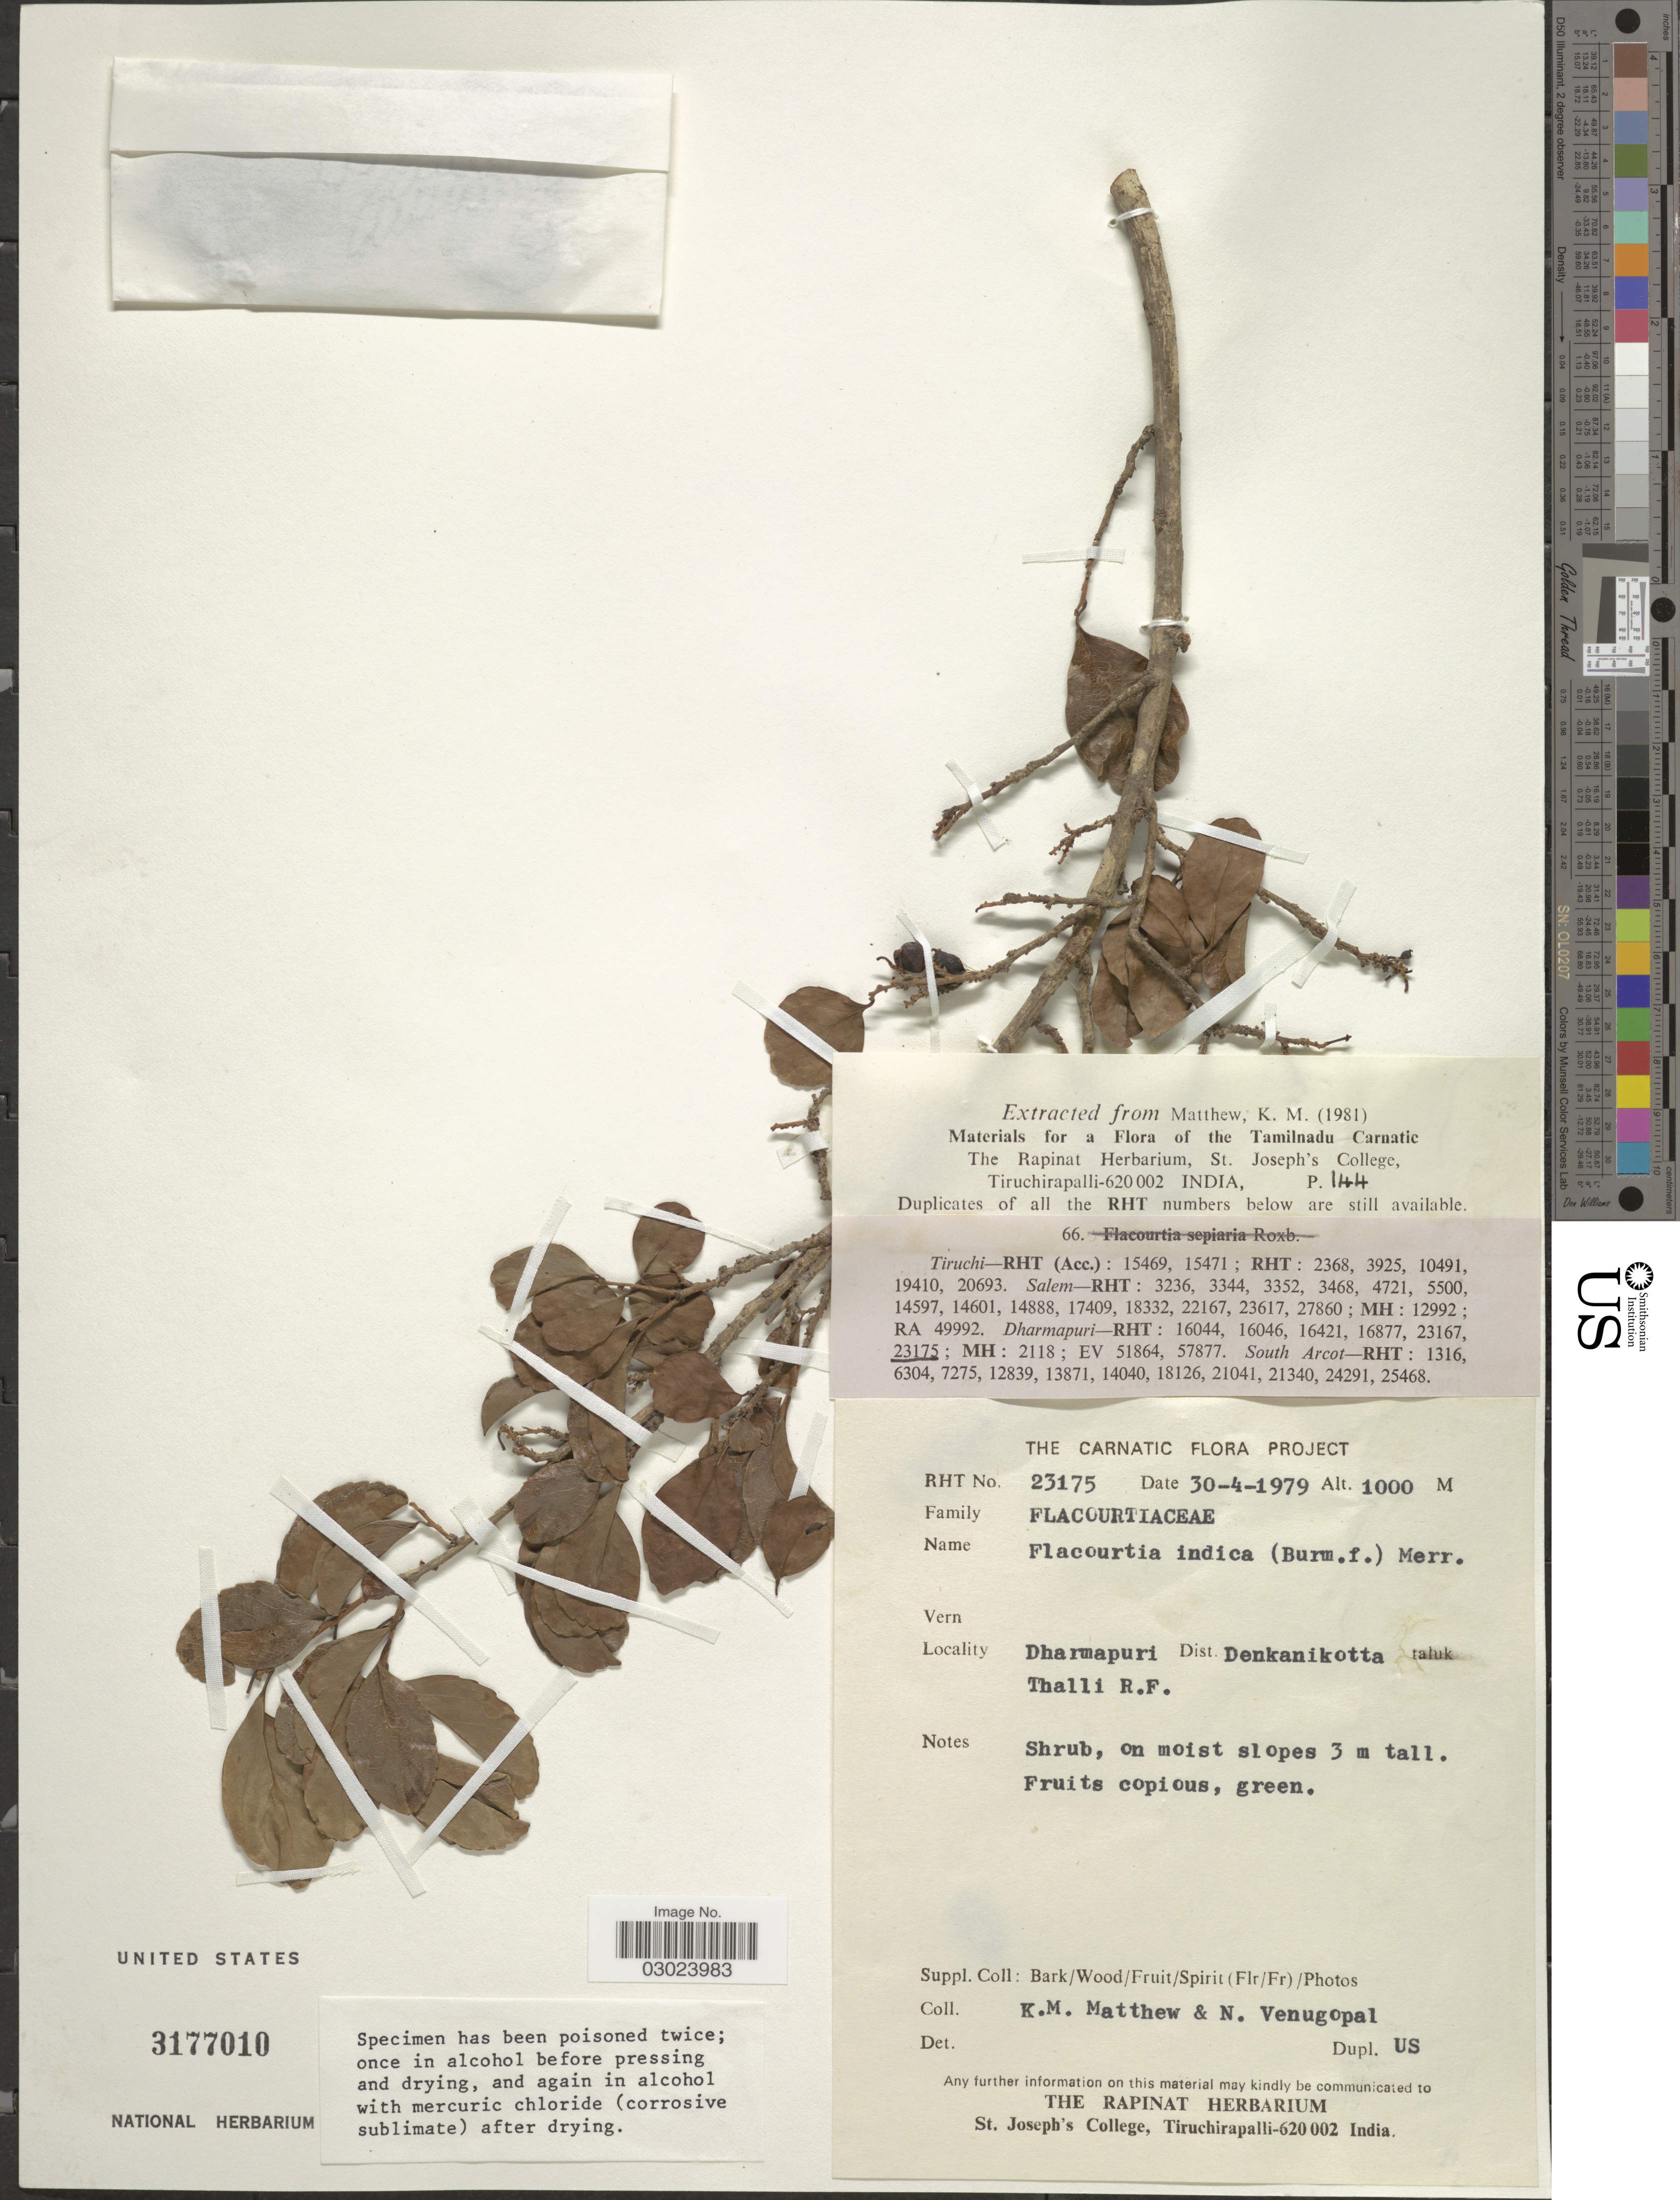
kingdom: Plantae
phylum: Tracheophyta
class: Magnoliopsida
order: Malpighiales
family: Salicaceae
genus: Flacourtia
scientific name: Flacourtia indica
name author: (Burm. f.) Merr.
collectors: K. M. Matthew & N. Venugopal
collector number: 23175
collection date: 1979-04-30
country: India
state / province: Tamil Nadu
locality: Carnatic. Dharmapuri. Dist. Denkanikotta Thalli R.F.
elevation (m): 1000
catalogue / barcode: US 3177010